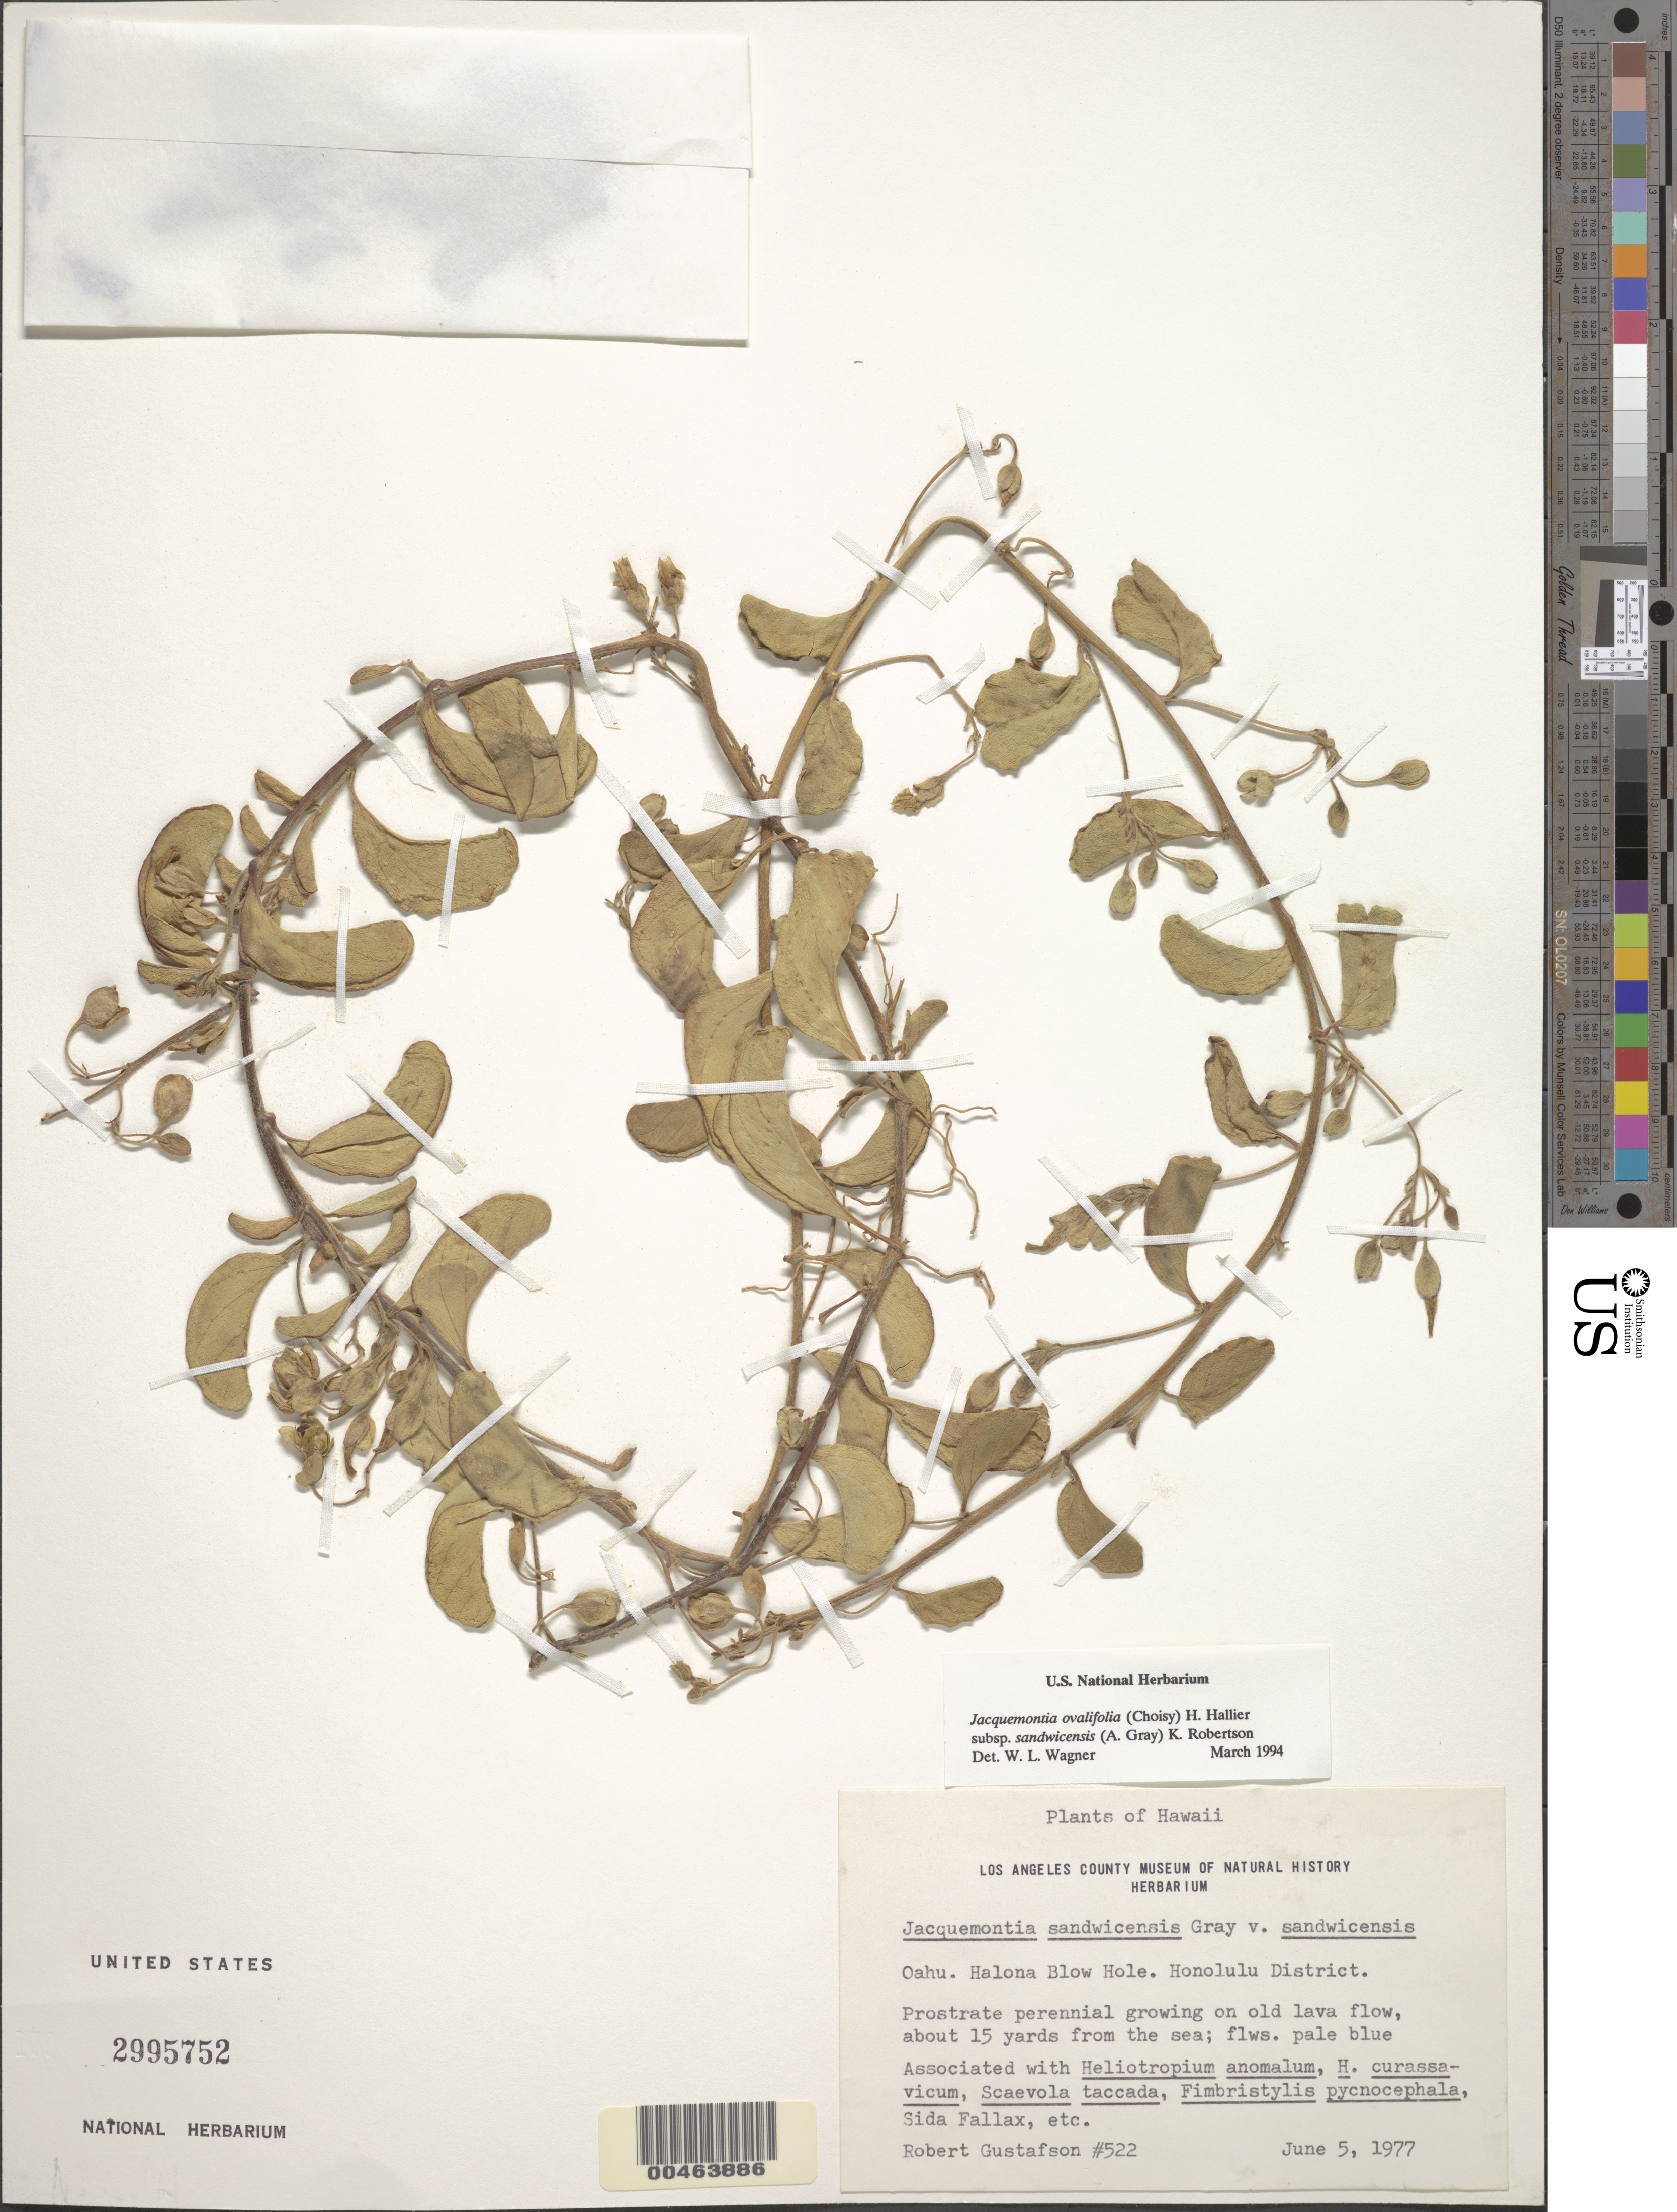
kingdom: Plantae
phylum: Tracheophyta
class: Magnoliopsida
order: Solanales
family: Convolvulaceae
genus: Jacquemontia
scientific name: Jacquemontia sandwicensis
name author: A. Gray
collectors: R. Gustafson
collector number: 522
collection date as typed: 5 Jun 1977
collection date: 1977-06-05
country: United States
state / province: Hawaii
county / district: Honolulu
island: Oahu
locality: Halona Blow Hole, Honolulu District, on old lava flow, about 15 yards from the sea.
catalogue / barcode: US 2995752